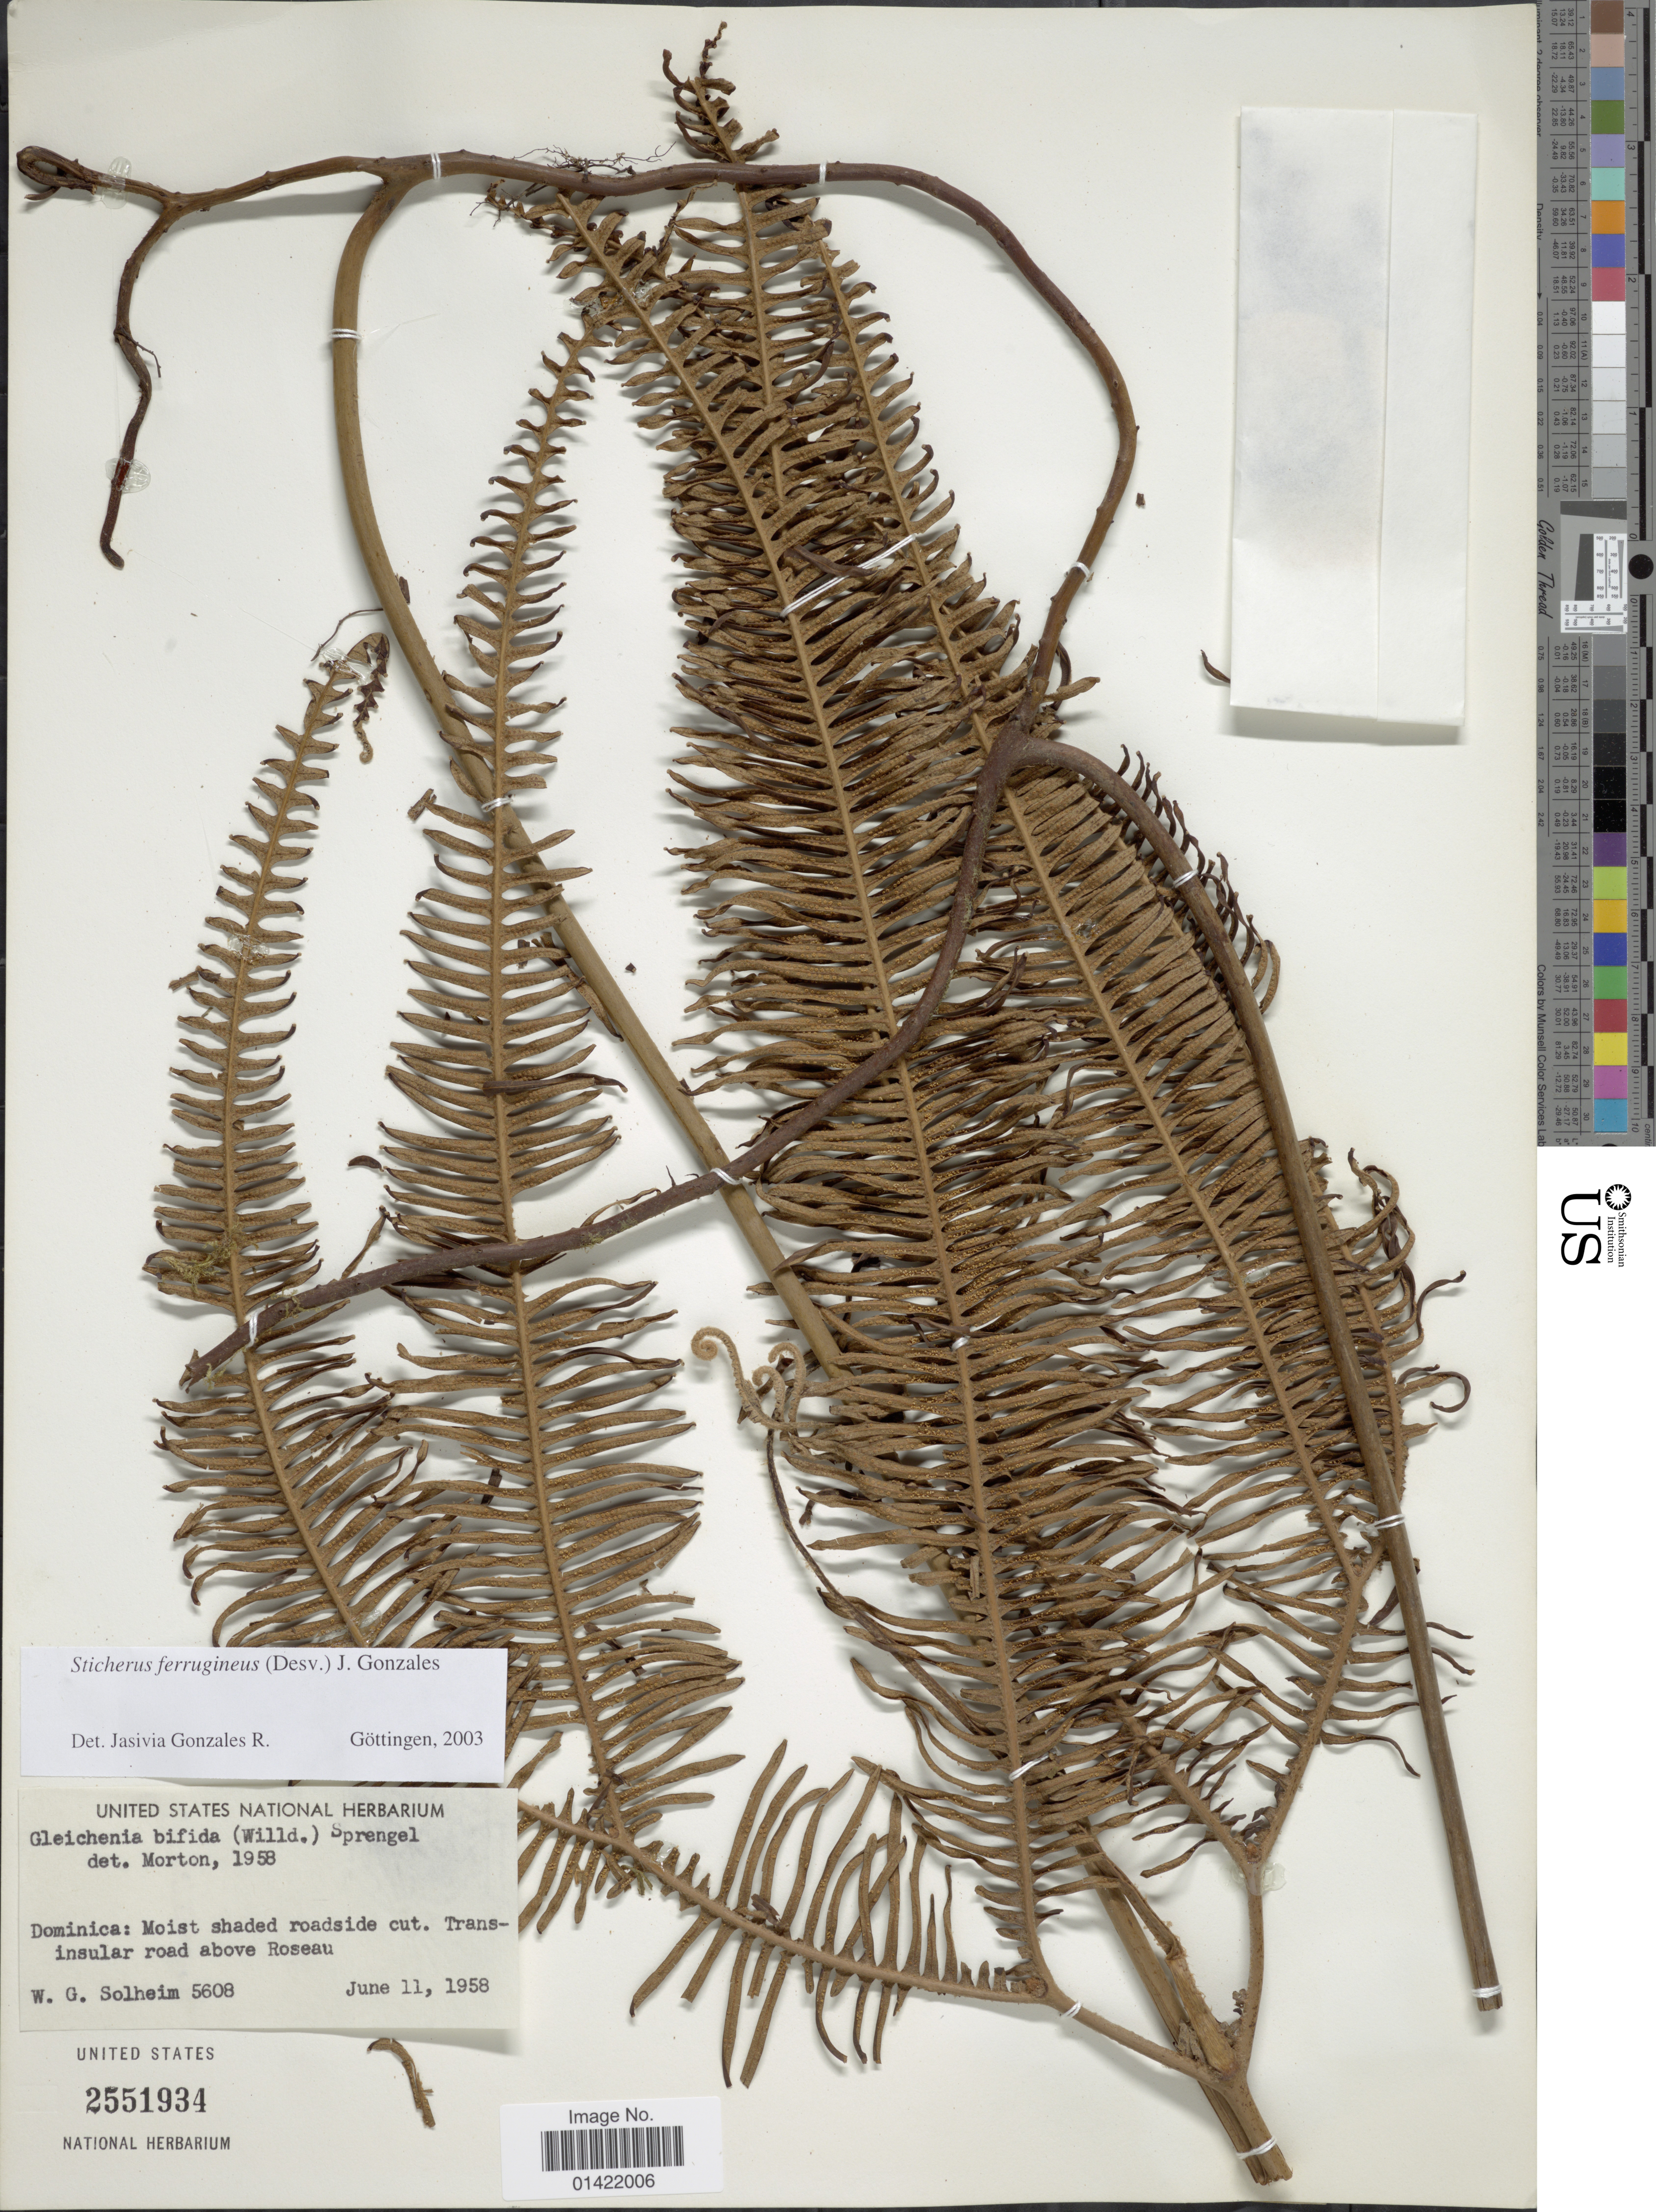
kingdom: Plantae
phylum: Tracheophyta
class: Polypodiopsida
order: Gleicheniales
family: Gleicheniaceae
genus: Sticherus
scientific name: Sticherus ferrugineus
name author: (Desv.) J. Gonzales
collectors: W. Solheim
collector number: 5608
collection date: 1958-07-11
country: Dominica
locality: Moist shaded roadside cut. Transinsular road above Roseau.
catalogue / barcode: US 2551934